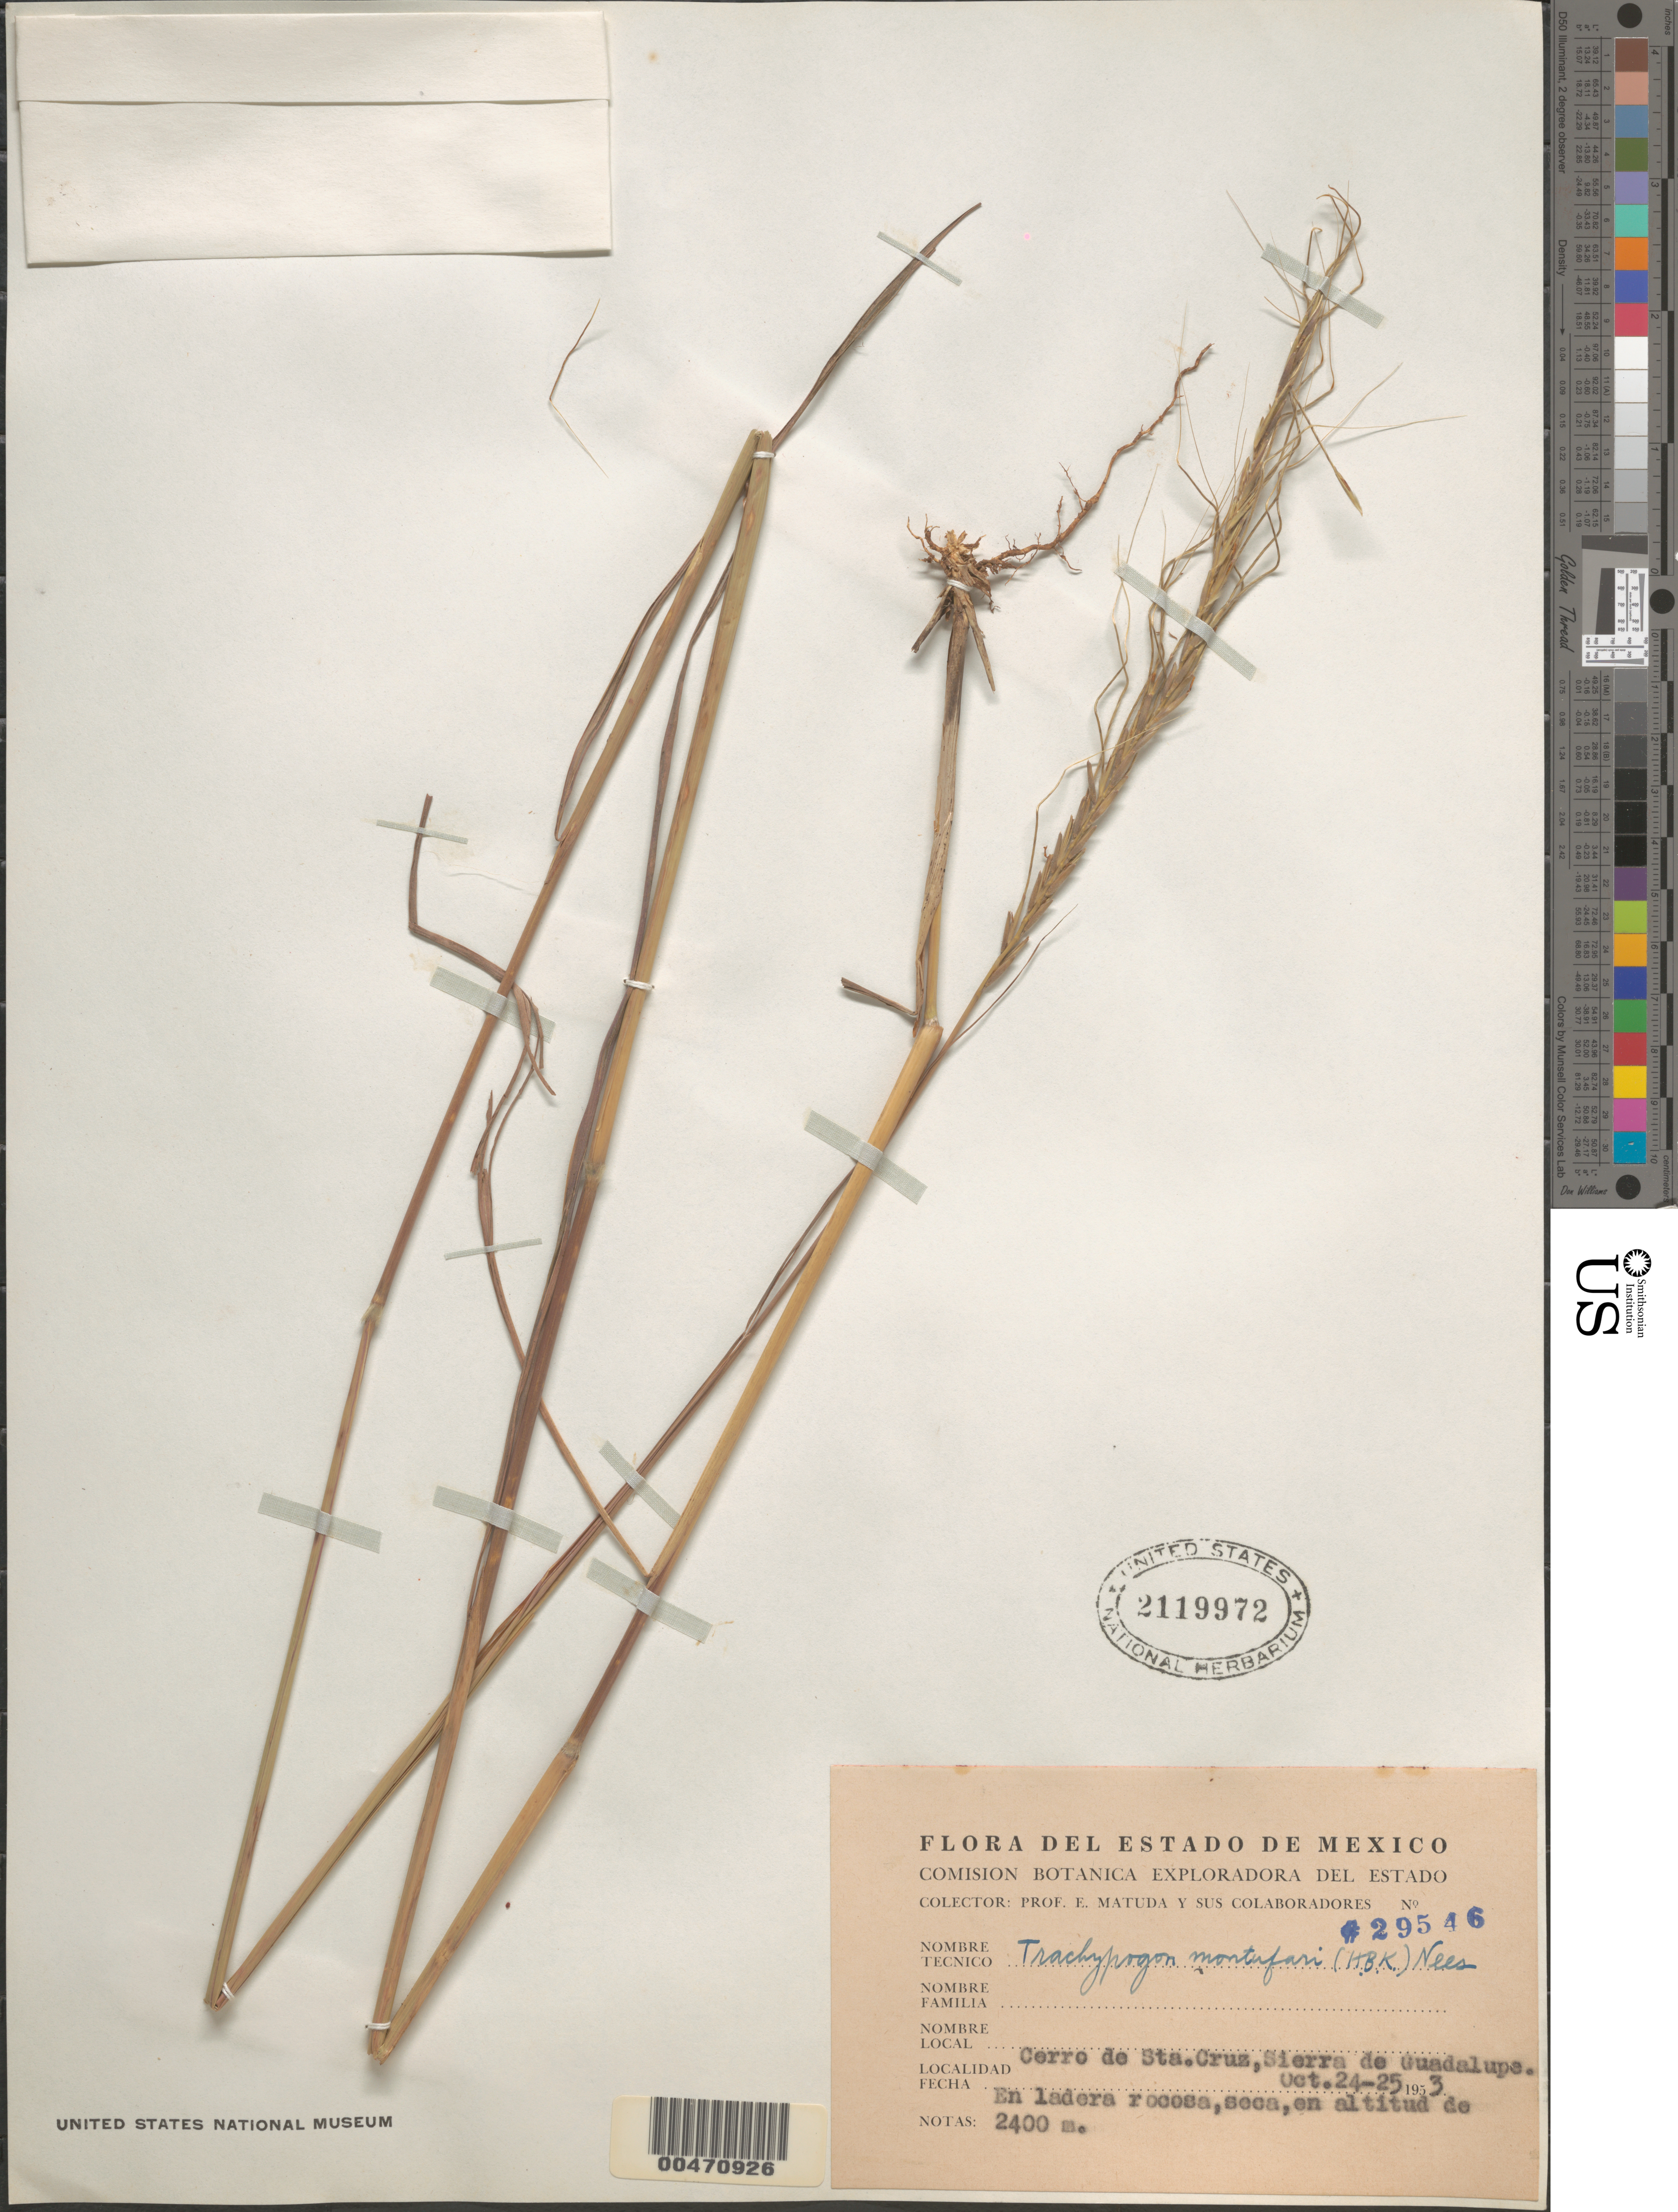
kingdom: Plantae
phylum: Tracheophyta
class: Liliopsida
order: Poales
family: Poaceae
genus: Trachypogon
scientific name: Trachypogon montufari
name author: (Kunth) Nees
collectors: E. Matuda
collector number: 29546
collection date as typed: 24 Oct 1953 to 25 Oct 1953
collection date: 1953-10-24/1953-10-25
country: Mexico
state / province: México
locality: Cerro de Santa Cruz, Sierra de Guadalupe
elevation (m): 2400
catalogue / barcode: US 2119972